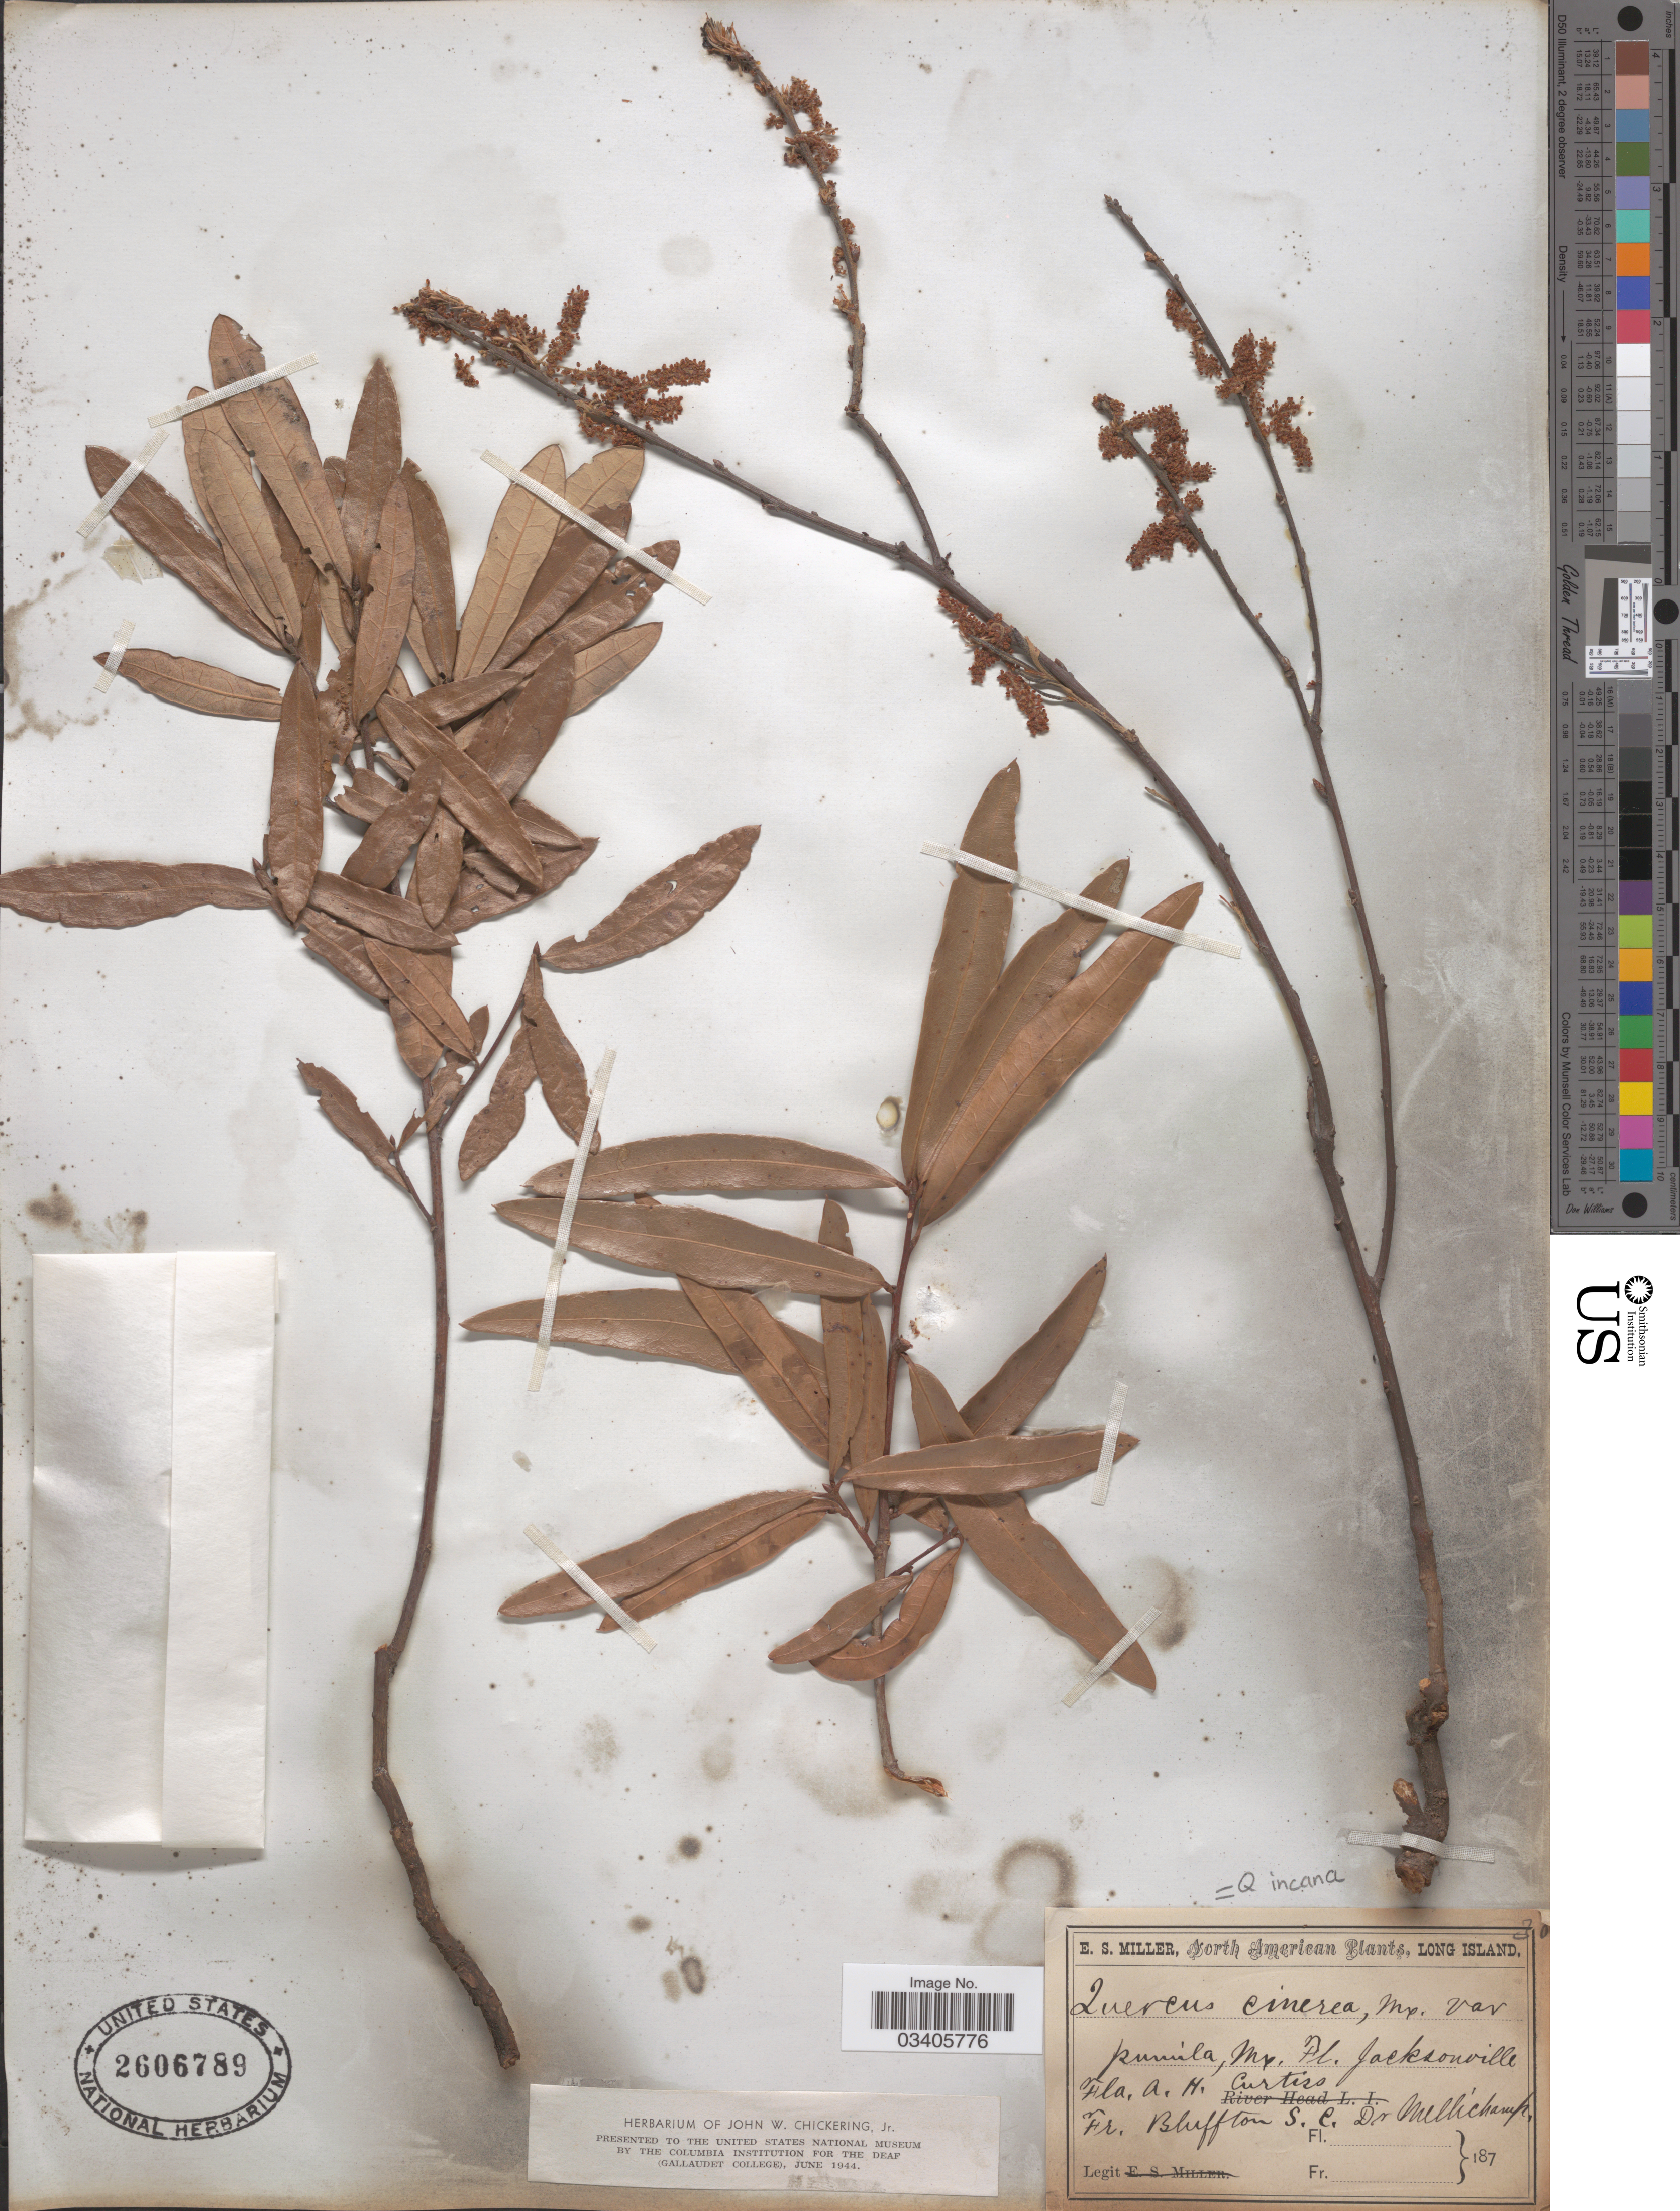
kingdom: Plantae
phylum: Tracheophyta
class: Magnoliopsida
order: Fagales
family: Fagaceae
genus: Quercus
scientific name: Quercus incana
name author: W. Bartram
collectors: A. H. Curtiss & -. Mellichamp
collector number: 30?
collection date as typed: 187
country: United States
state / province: Florida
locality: Jacksonville, Fla. Bluffton S.C.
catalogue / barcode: US 2606789